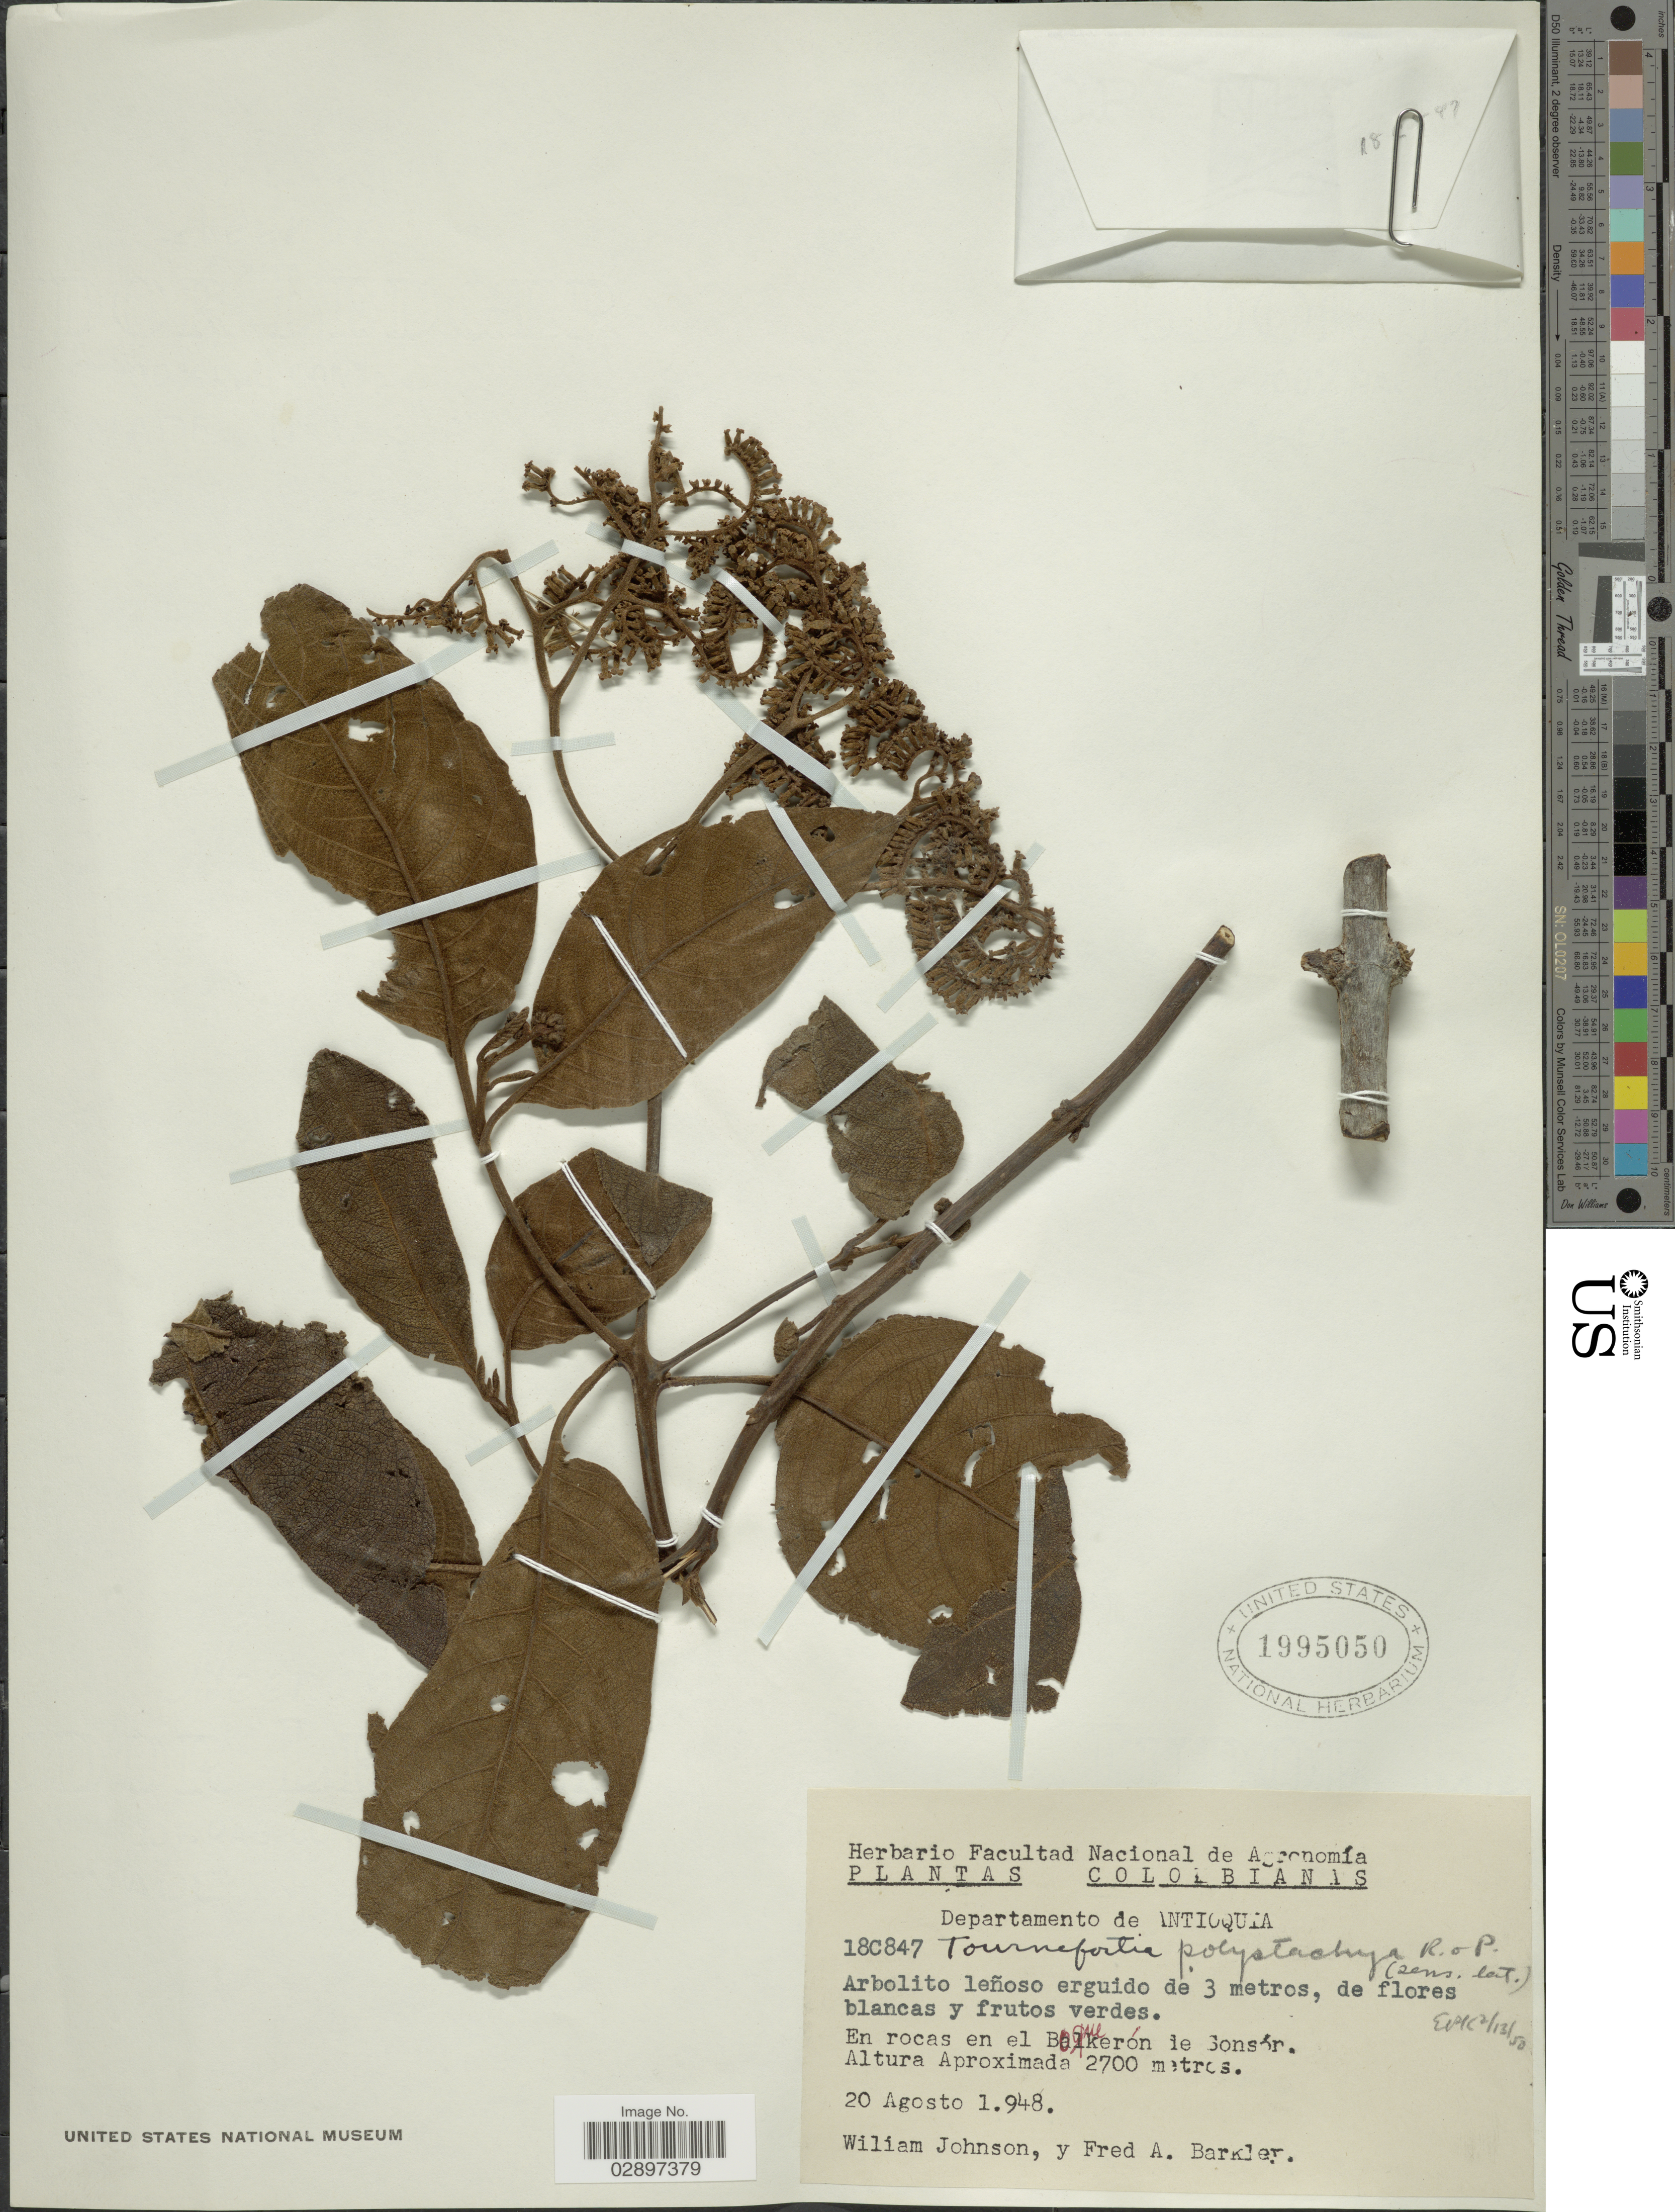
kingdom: Plantae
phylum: Tracheophyta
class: Magnoliopsida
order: Boraginales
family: Heliotropiaceae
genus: Tournefortia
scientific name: Tournefortia polystachya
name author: Ruiz & Pav.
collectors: W. M. Johnson & F. A. Barkley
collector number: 18C847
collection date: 1948-08-20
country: Colombia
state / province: Antioquia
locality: En rocas en el Boquerón de Sonsór. Departamento de Antioquia.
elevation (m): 2700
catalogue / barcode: US 1995050